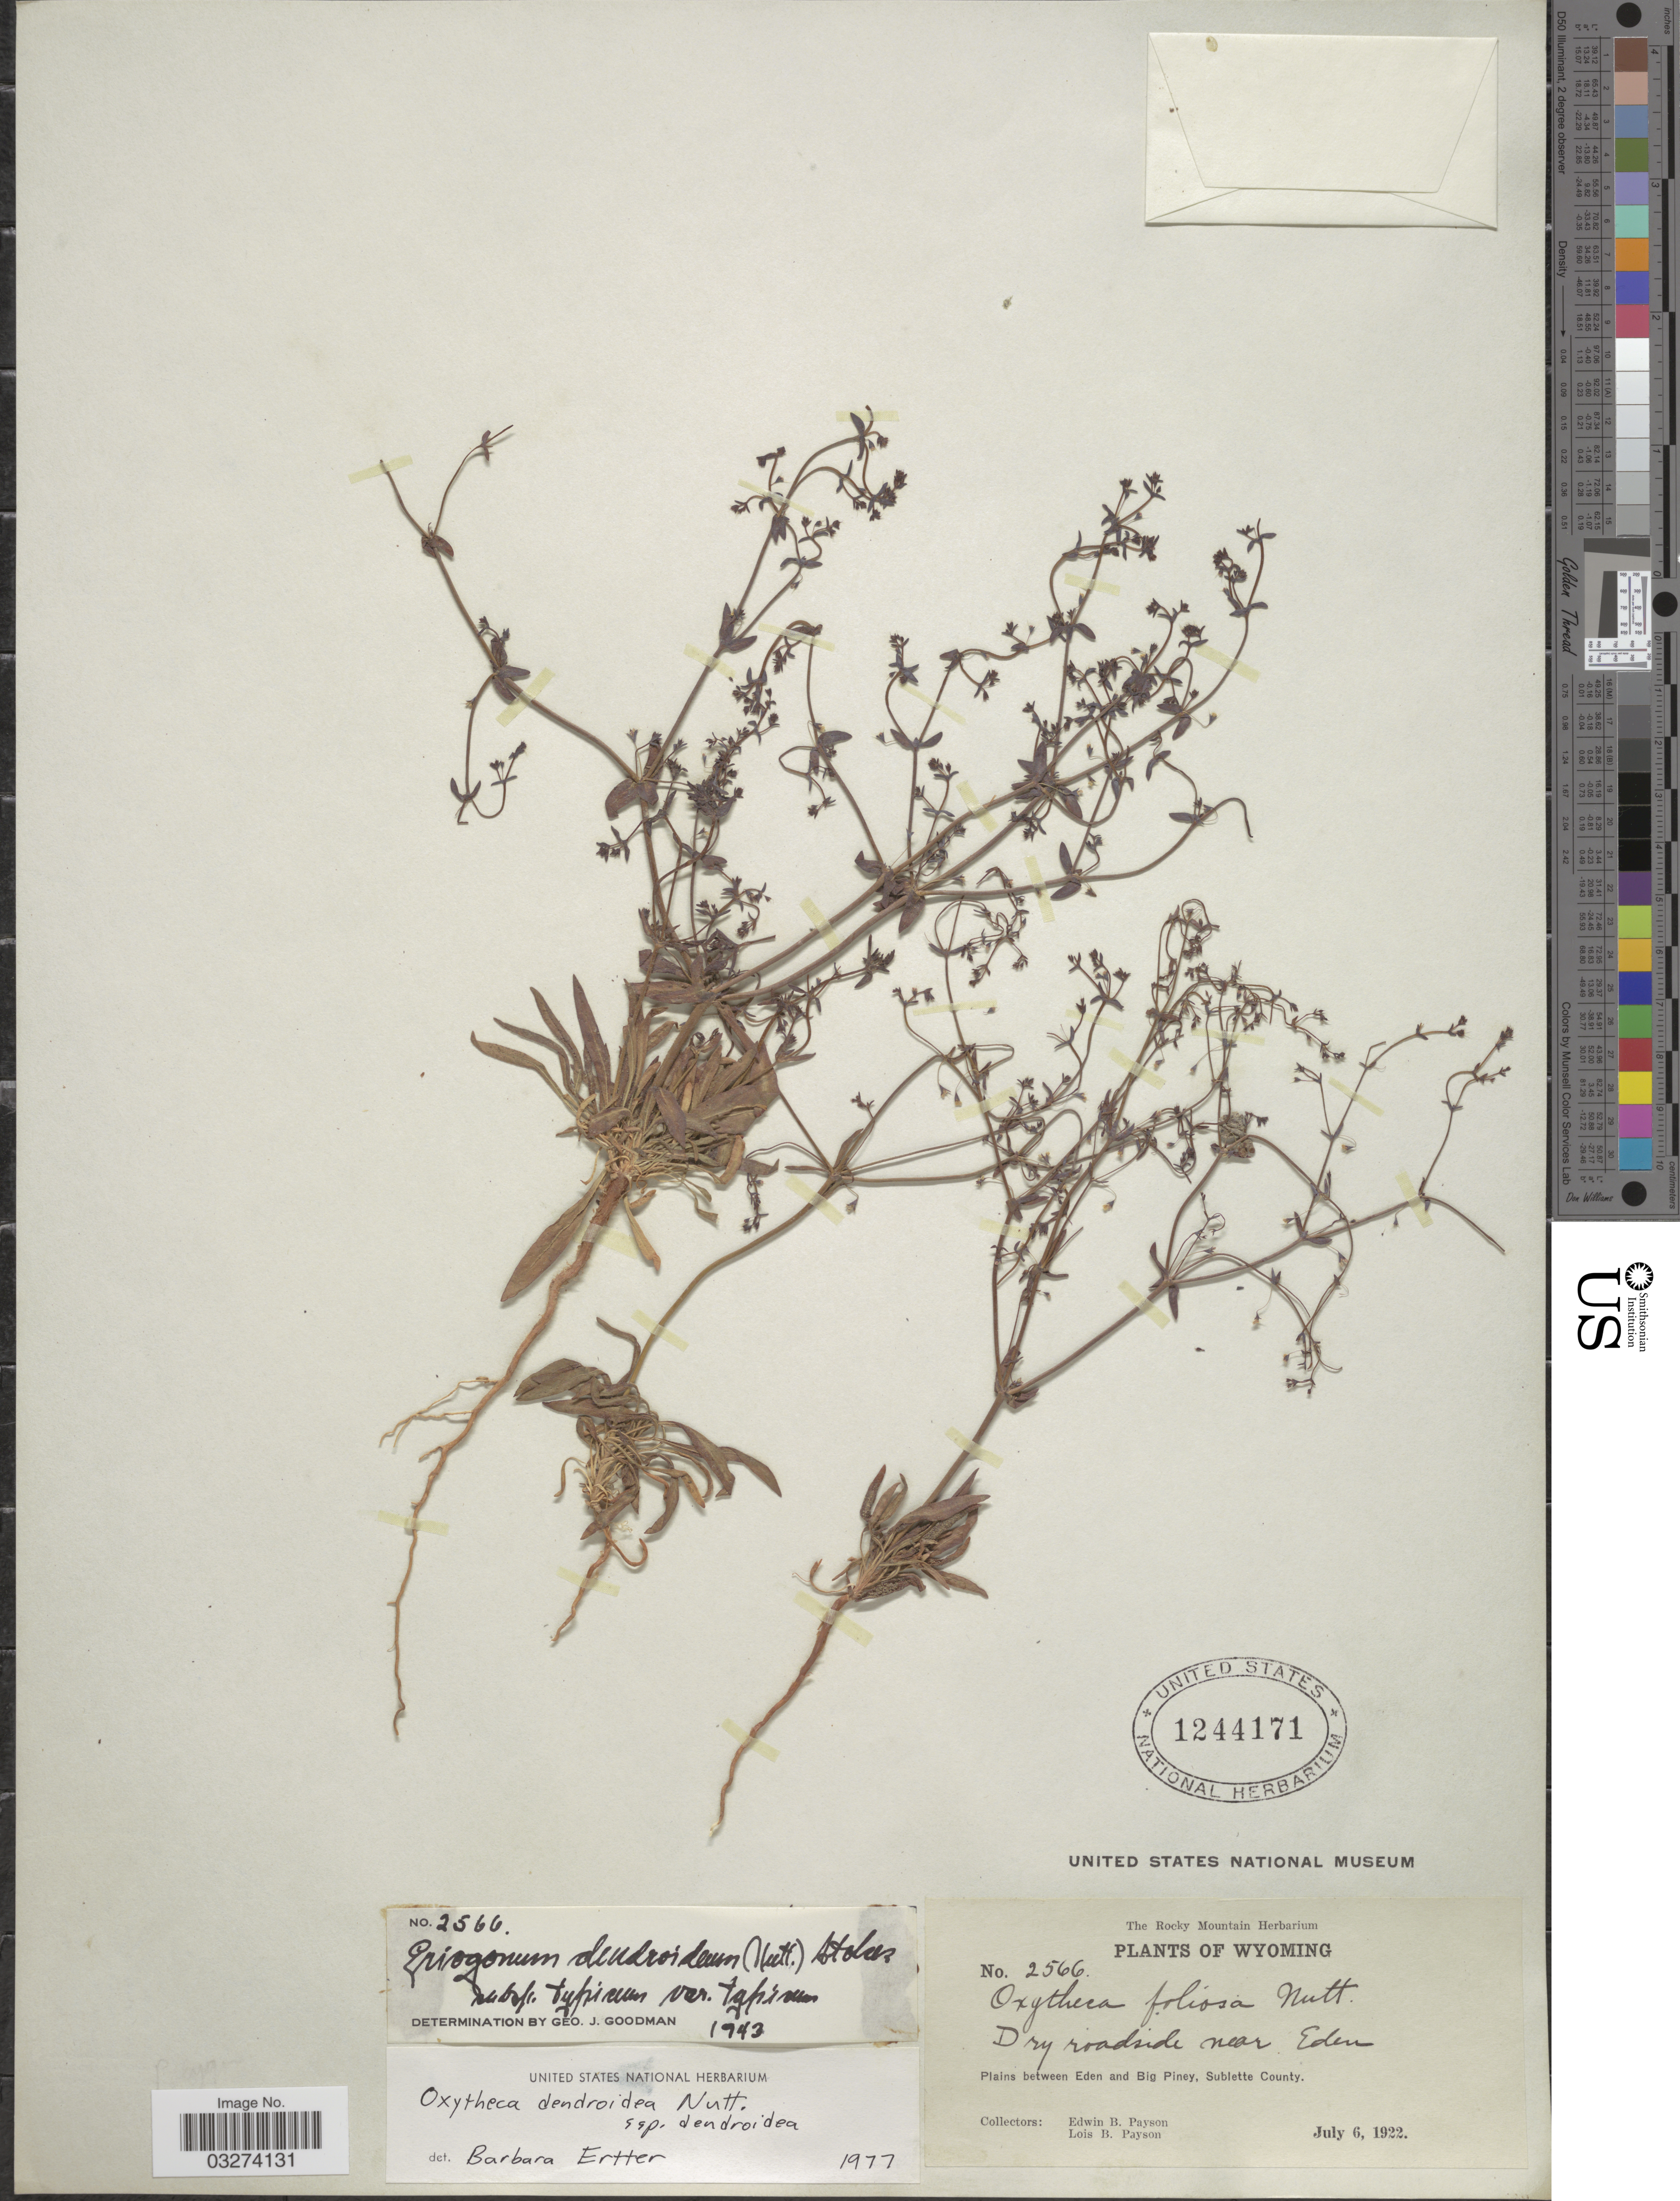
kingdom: Plantae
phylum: Tracheophyta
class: Magnoliopsida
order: Caryophyllales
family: Polygonaceae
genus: Oxytheca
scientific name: Oxytheca dendroidea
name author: Nutt.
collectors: E. B. Payson & L. Payson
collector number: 256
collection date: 1922-07-06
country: United States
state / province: Wyoming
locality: Dry roadside near Eden. Plains between Eden and Big Piney, Sublette County.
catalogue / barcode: US 1244171